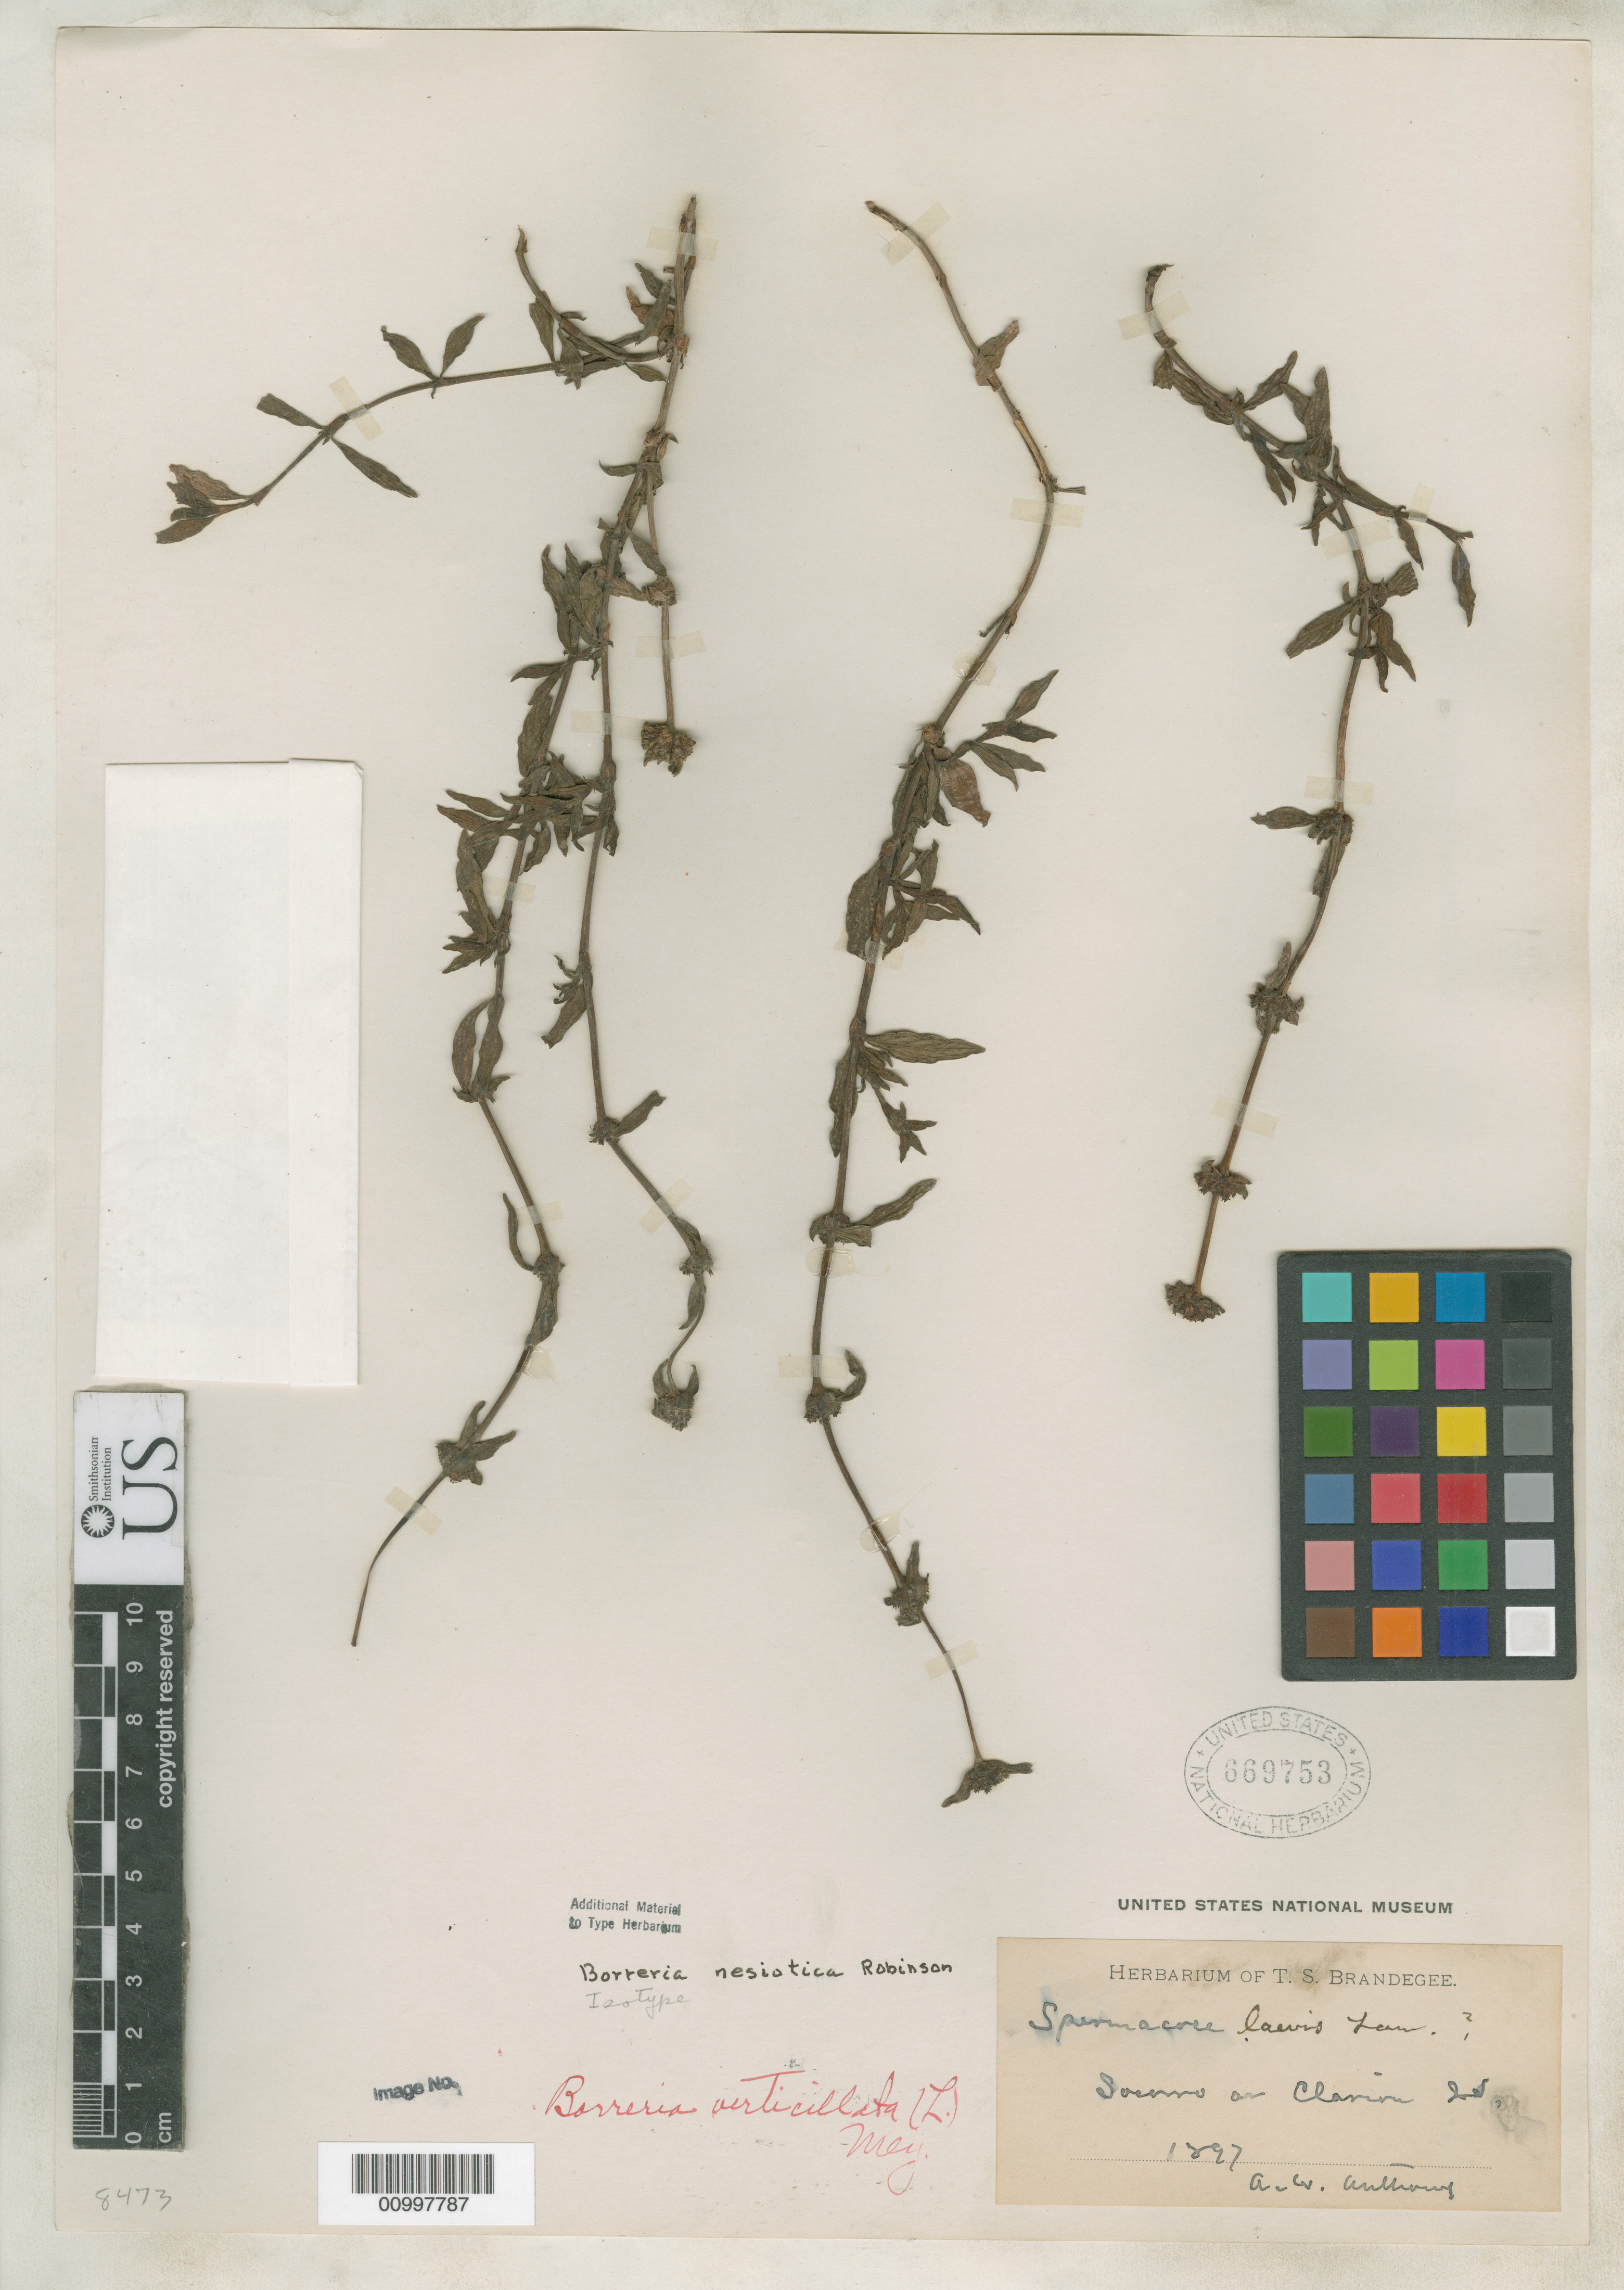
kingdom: Plantae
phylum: Tracheophyta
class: Magnoliopsida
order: Gentianales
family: Rubiaceae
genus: Borreria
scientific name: Borreria nesiotica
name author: B.L. Rob.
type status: Isotype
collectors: A. W. Anthony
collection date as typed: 1897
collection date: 1897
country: Mexico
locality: Socorro or Clarion Id.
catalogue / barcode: US 669753